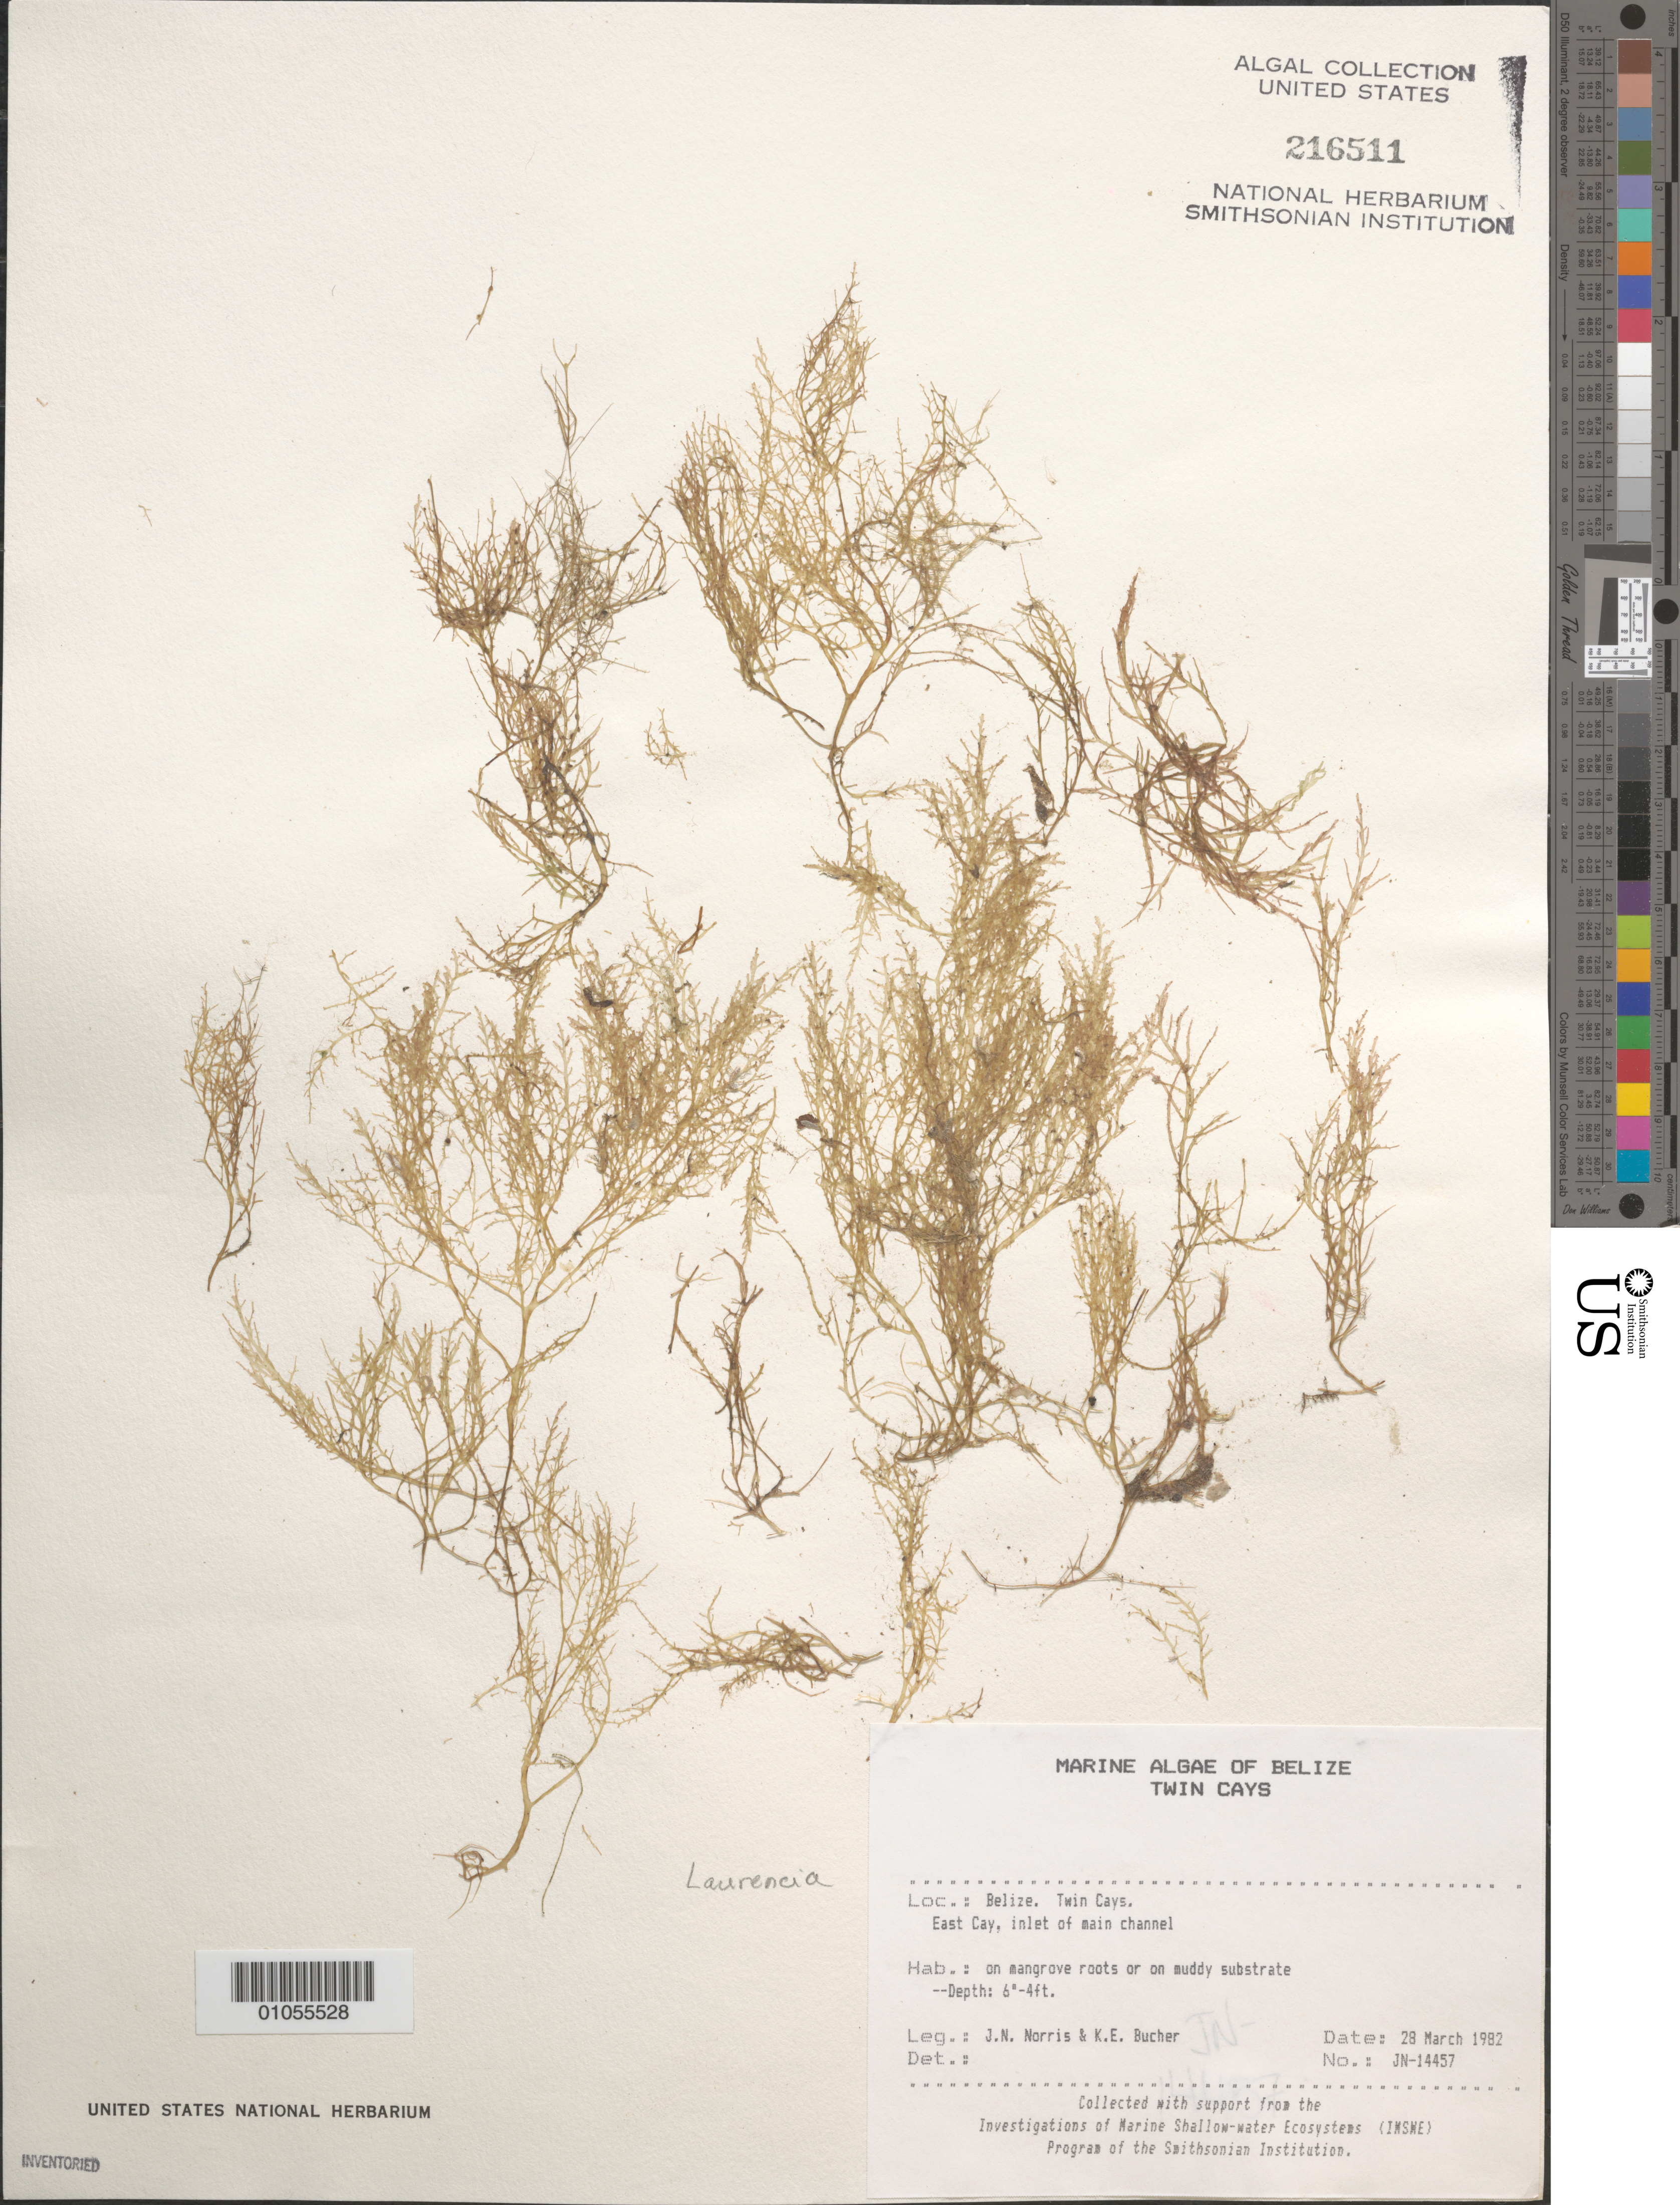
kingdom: Plantae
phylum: Rhodophyta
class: Florideophyceae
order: Ceramiales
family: Rhodomelaceae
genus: Laurencia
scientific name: Laurencia sp.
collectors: J. N. Norris & K. E. Bucher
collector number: JN-14457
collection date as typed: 28 Mar 1982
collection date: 1982-03-28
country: Belize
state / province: Stann Creek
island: East Cay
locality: Inlet of main channel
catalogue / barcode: US 216511